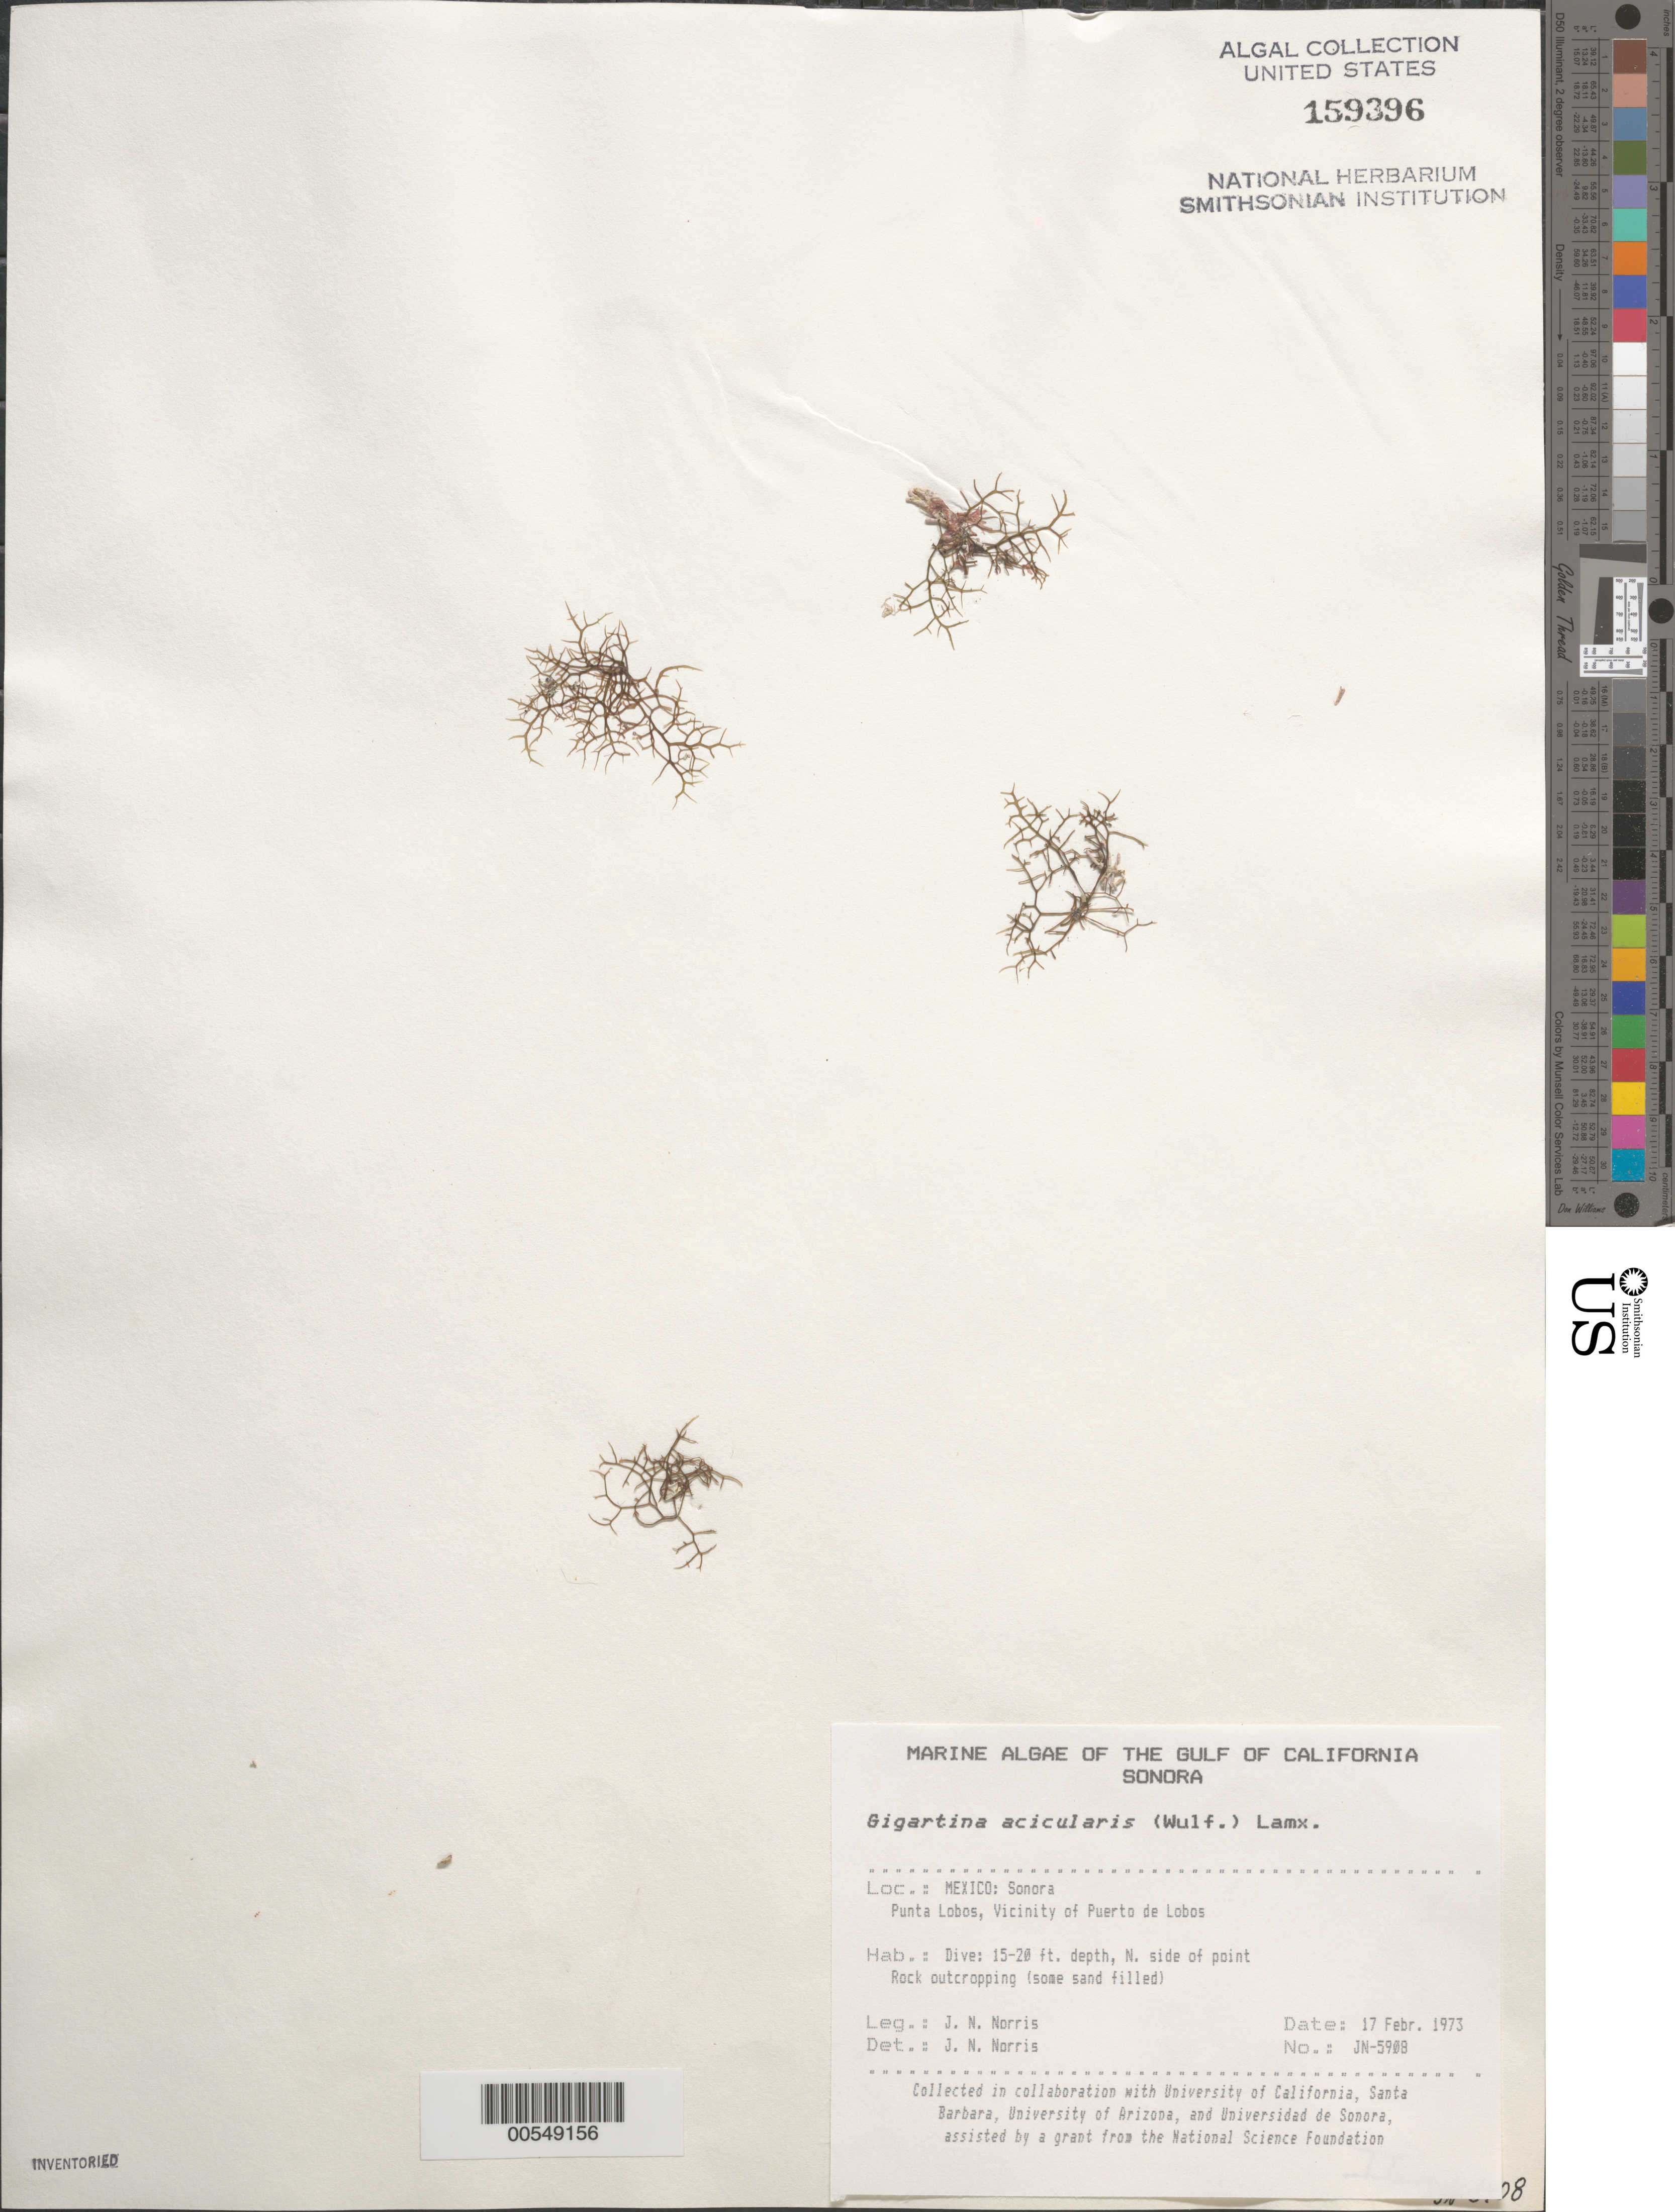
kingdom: Plantae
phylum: Rhodophyta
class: Florideophyceae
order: Gigartinales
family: Gigartinaceae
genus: Chondracanthus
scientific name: Chondracanthus acicularis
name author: (Roth) Fredericq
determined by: Algae name updating Project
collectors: J. N. Norris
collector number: JN-5908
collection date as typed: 17 Feb 1973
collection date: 1973-02-17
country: Mexico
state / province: Sonora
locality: Punta Lobos, Puerto de Lobos area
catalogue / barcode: US 159396